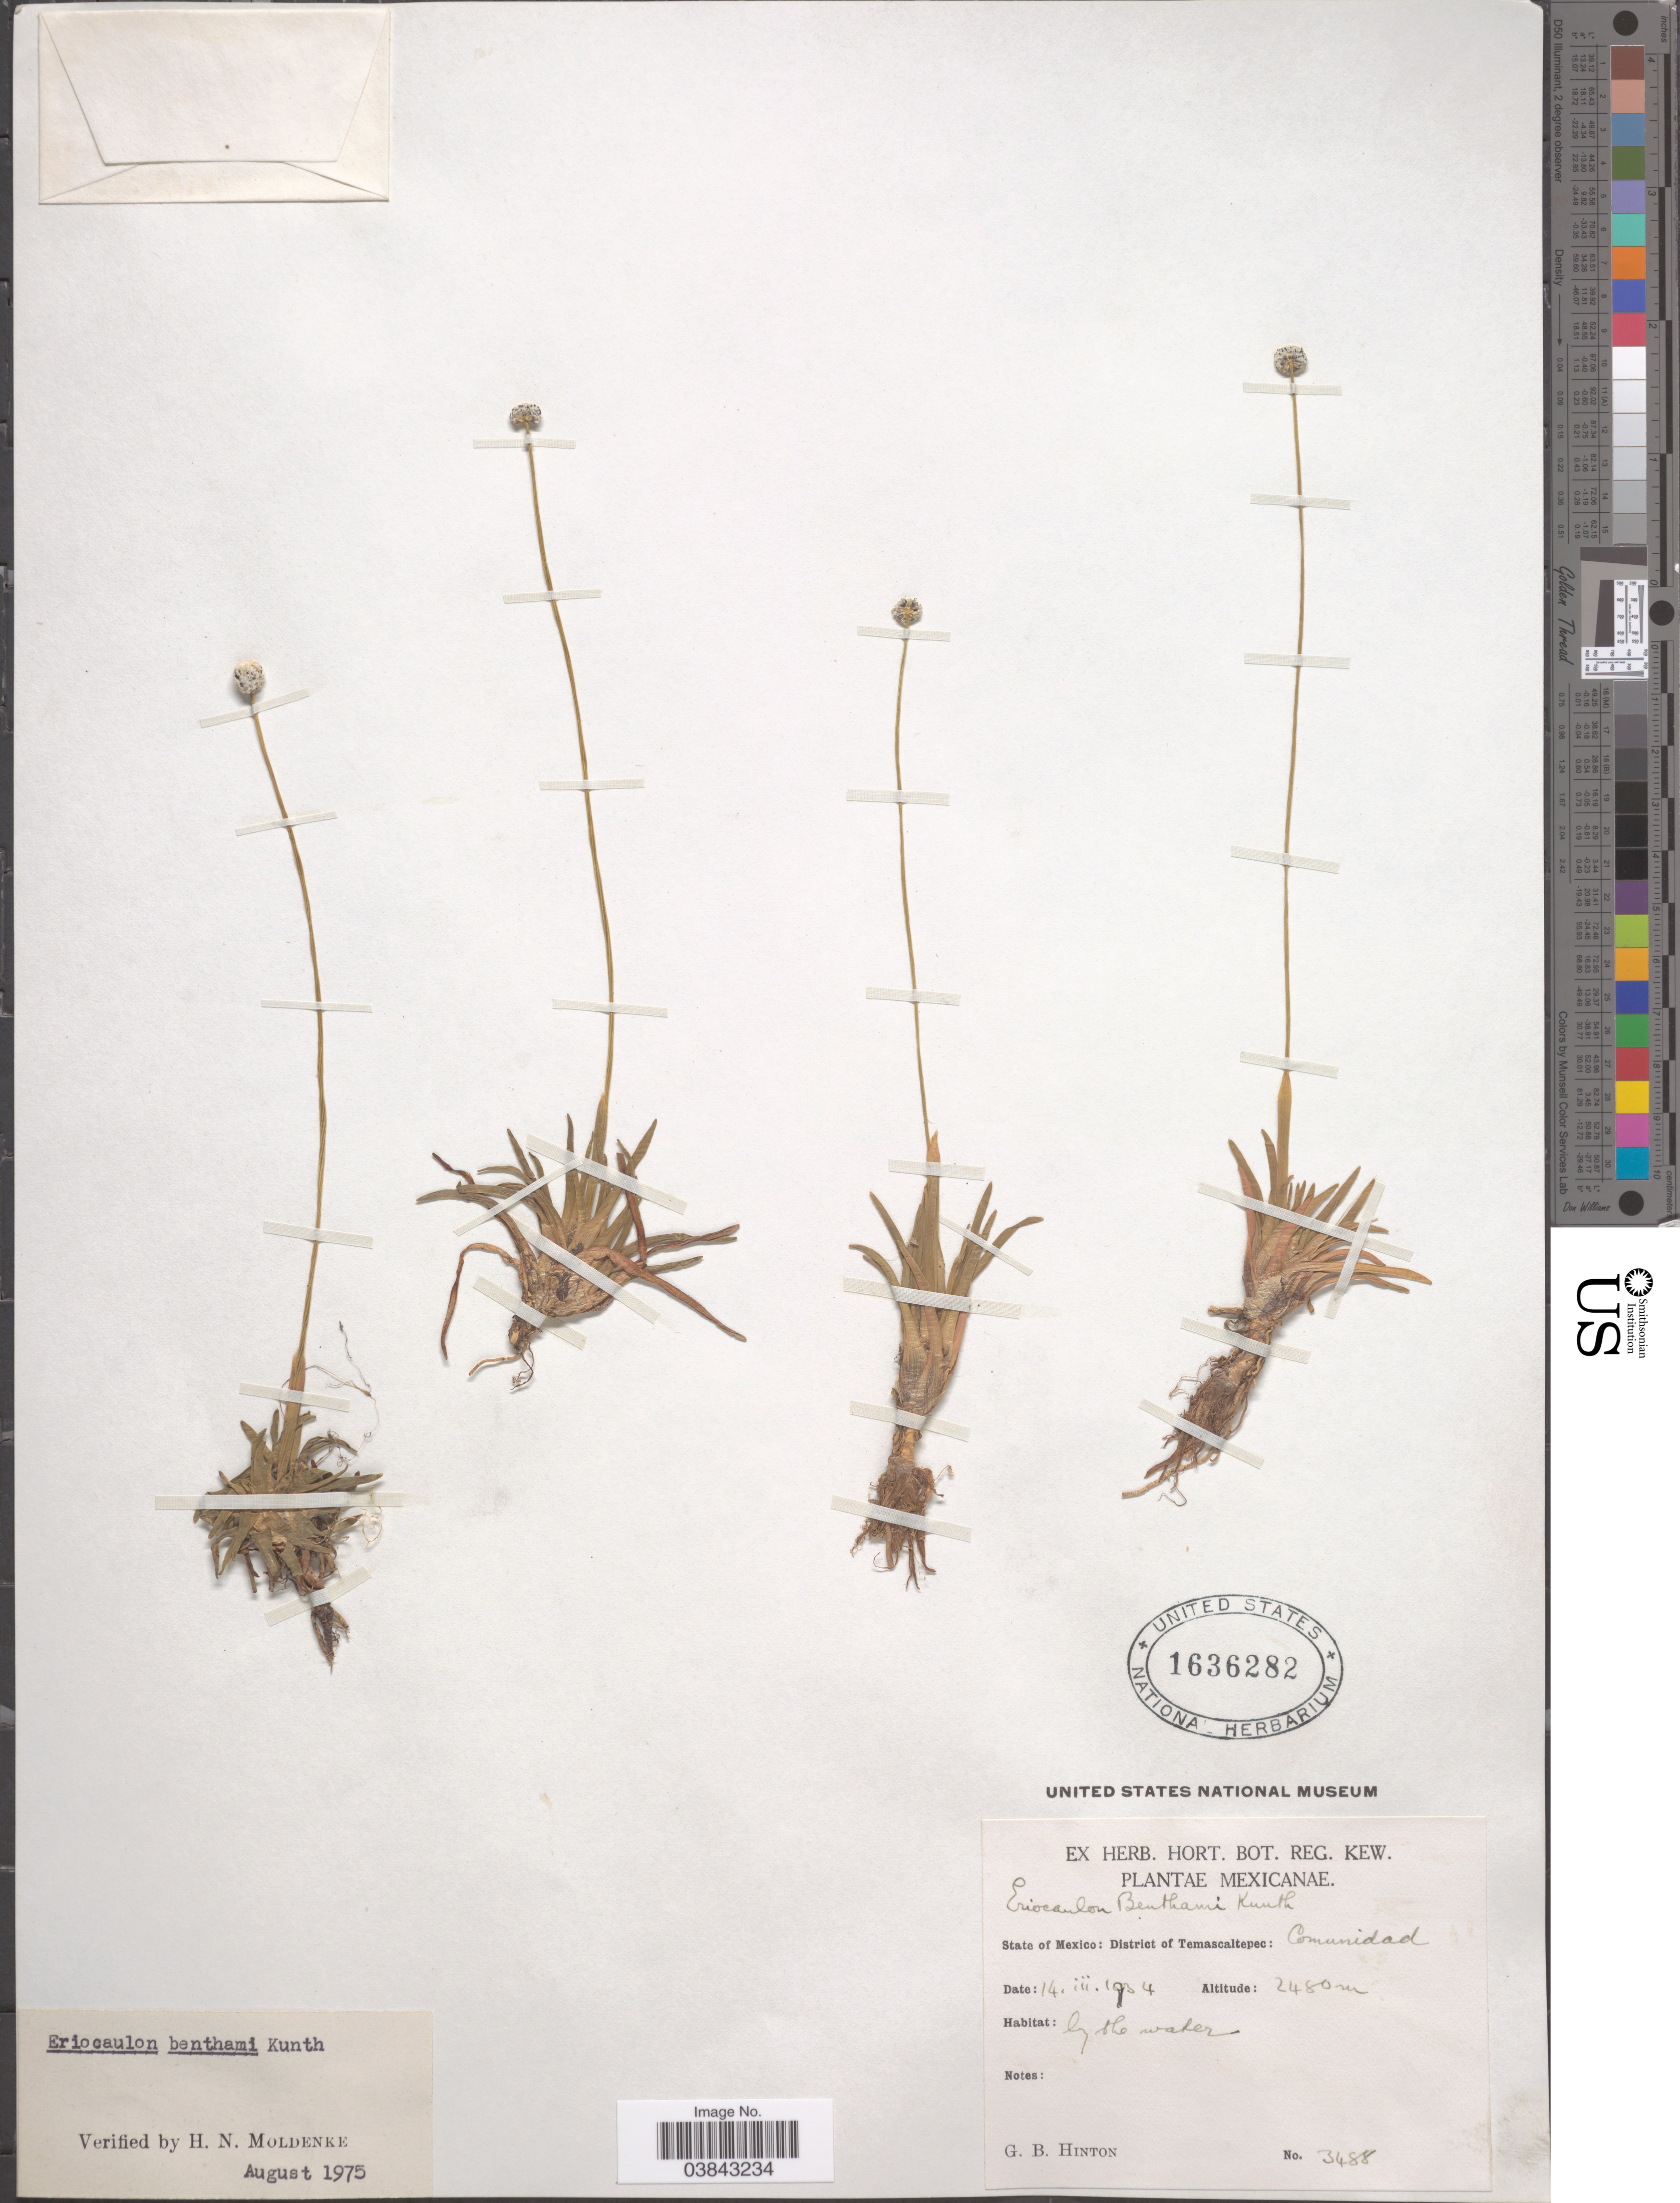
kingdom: Plantae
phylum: Tracheophyta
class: Liliopsida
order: Poales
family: Eriocaulaceae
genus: Eriocaulon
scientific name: Eriocaulon benthamii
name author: Kunth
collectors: G. B. Hinton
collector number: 3488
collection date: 1934-03-14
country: Mexico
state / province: México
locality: District of Temascaltepec: Comunidad.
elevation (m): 2480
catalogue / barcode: US 1636282